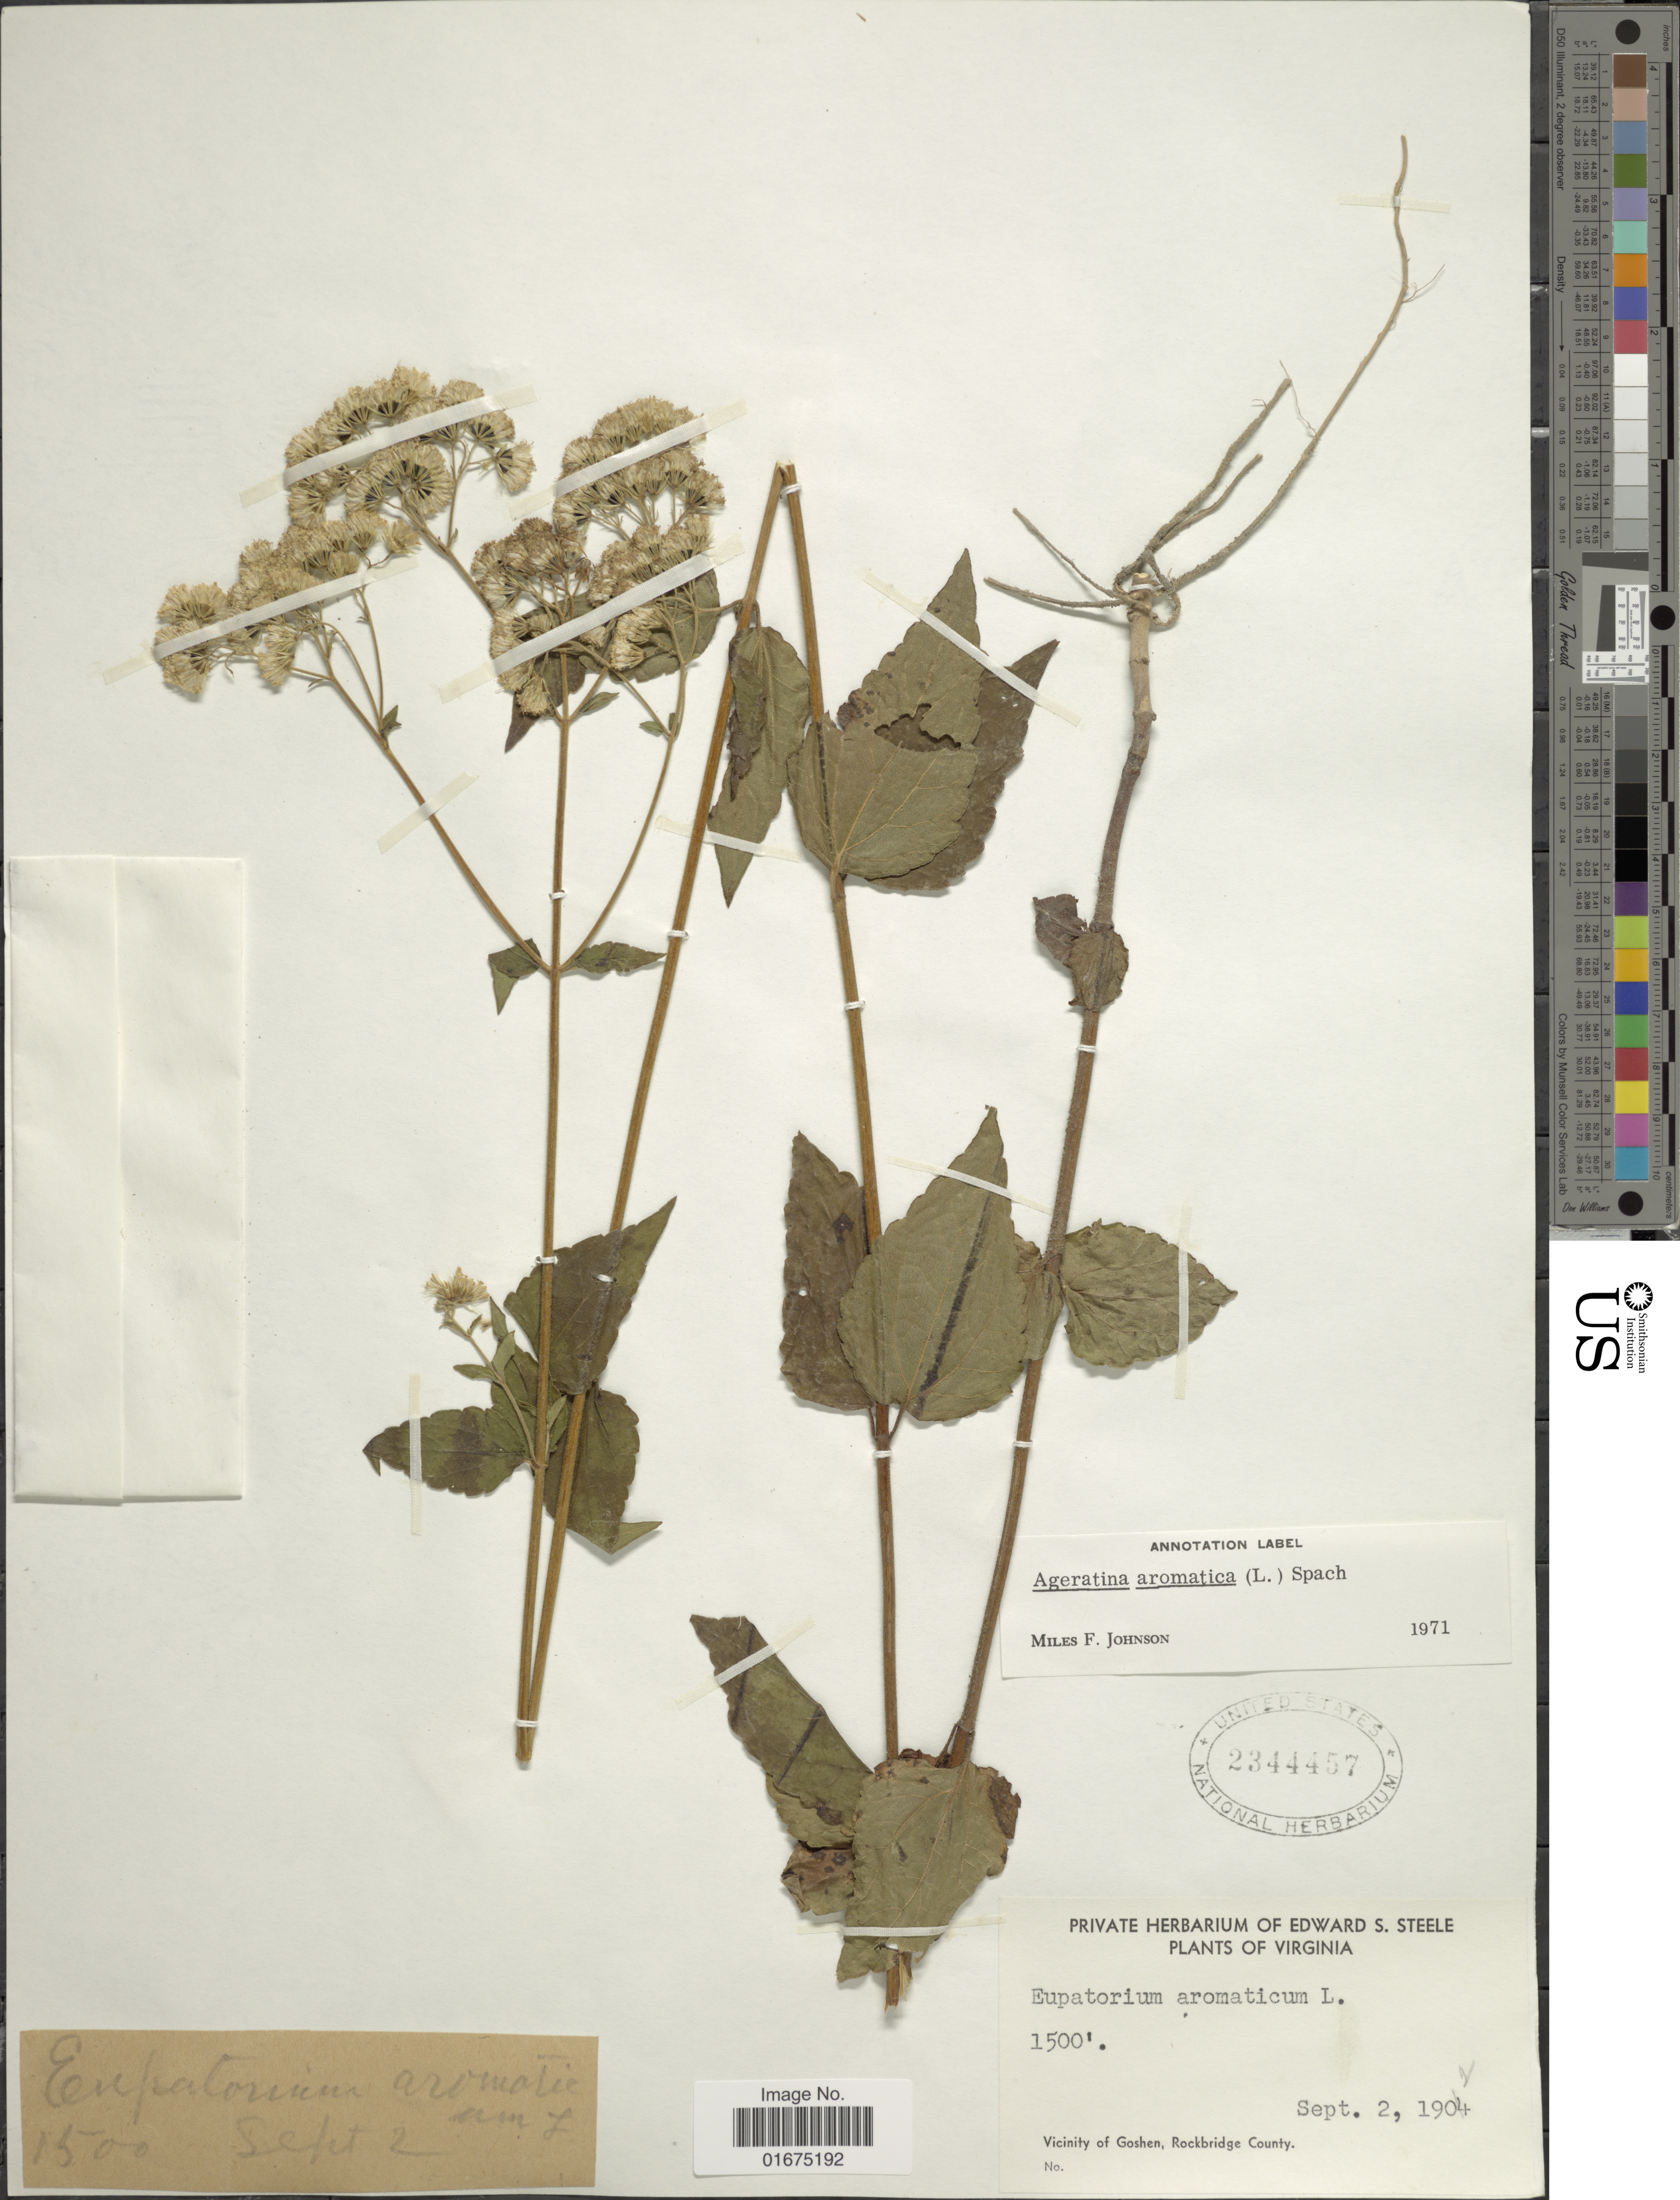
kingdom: Plantae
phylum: Tracheophyta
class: Magnoliopsida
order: Asterales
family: Asteraceae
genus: Ageratina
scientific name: Ageratina aromatica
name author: (L.) Spach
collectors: ex herb. Edward S. Steele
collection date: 1902-09-02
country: United States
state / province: Virginia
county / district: Rockbridge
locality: Vicinity of Goshen, Rockbridge County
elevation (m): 457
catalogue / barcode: US 2344457